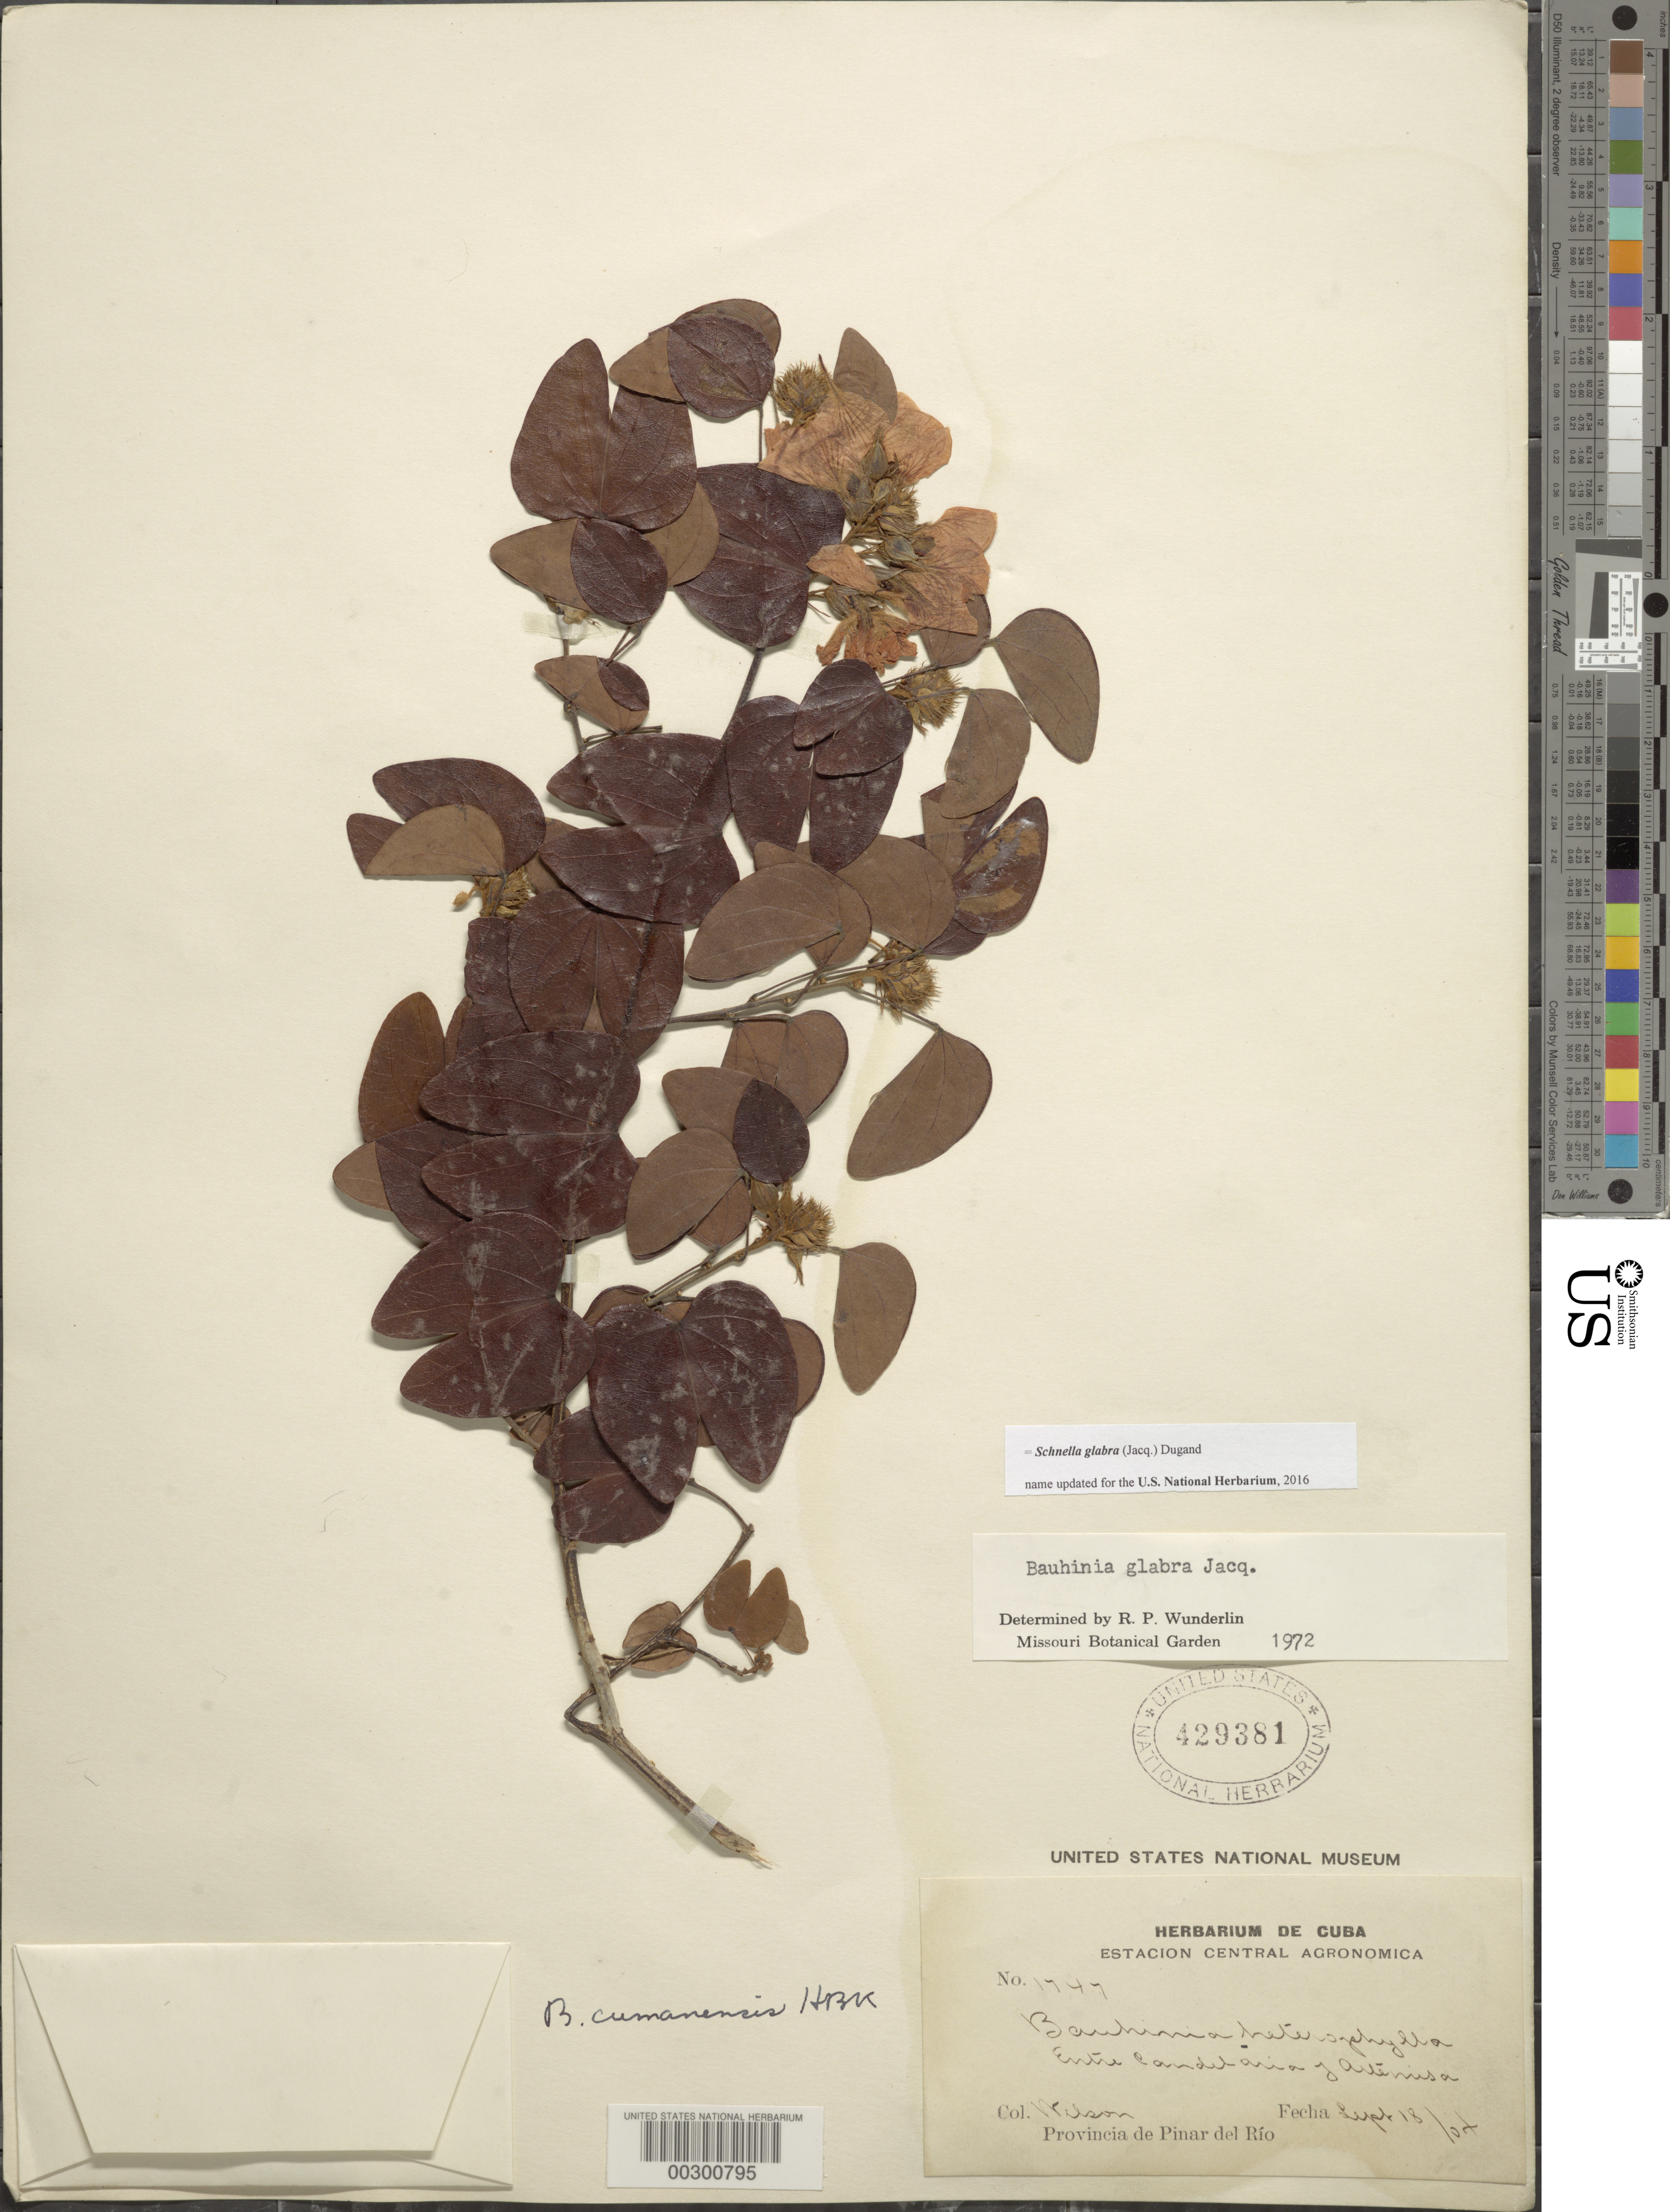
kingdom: Plantae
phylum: Tracheophyta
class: Magnoliopsida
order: Fabales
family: Fabaceae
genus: Schnella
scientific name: Schnella glabra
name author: (Jacq.) Dugand G.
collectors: P. Wilson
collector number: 1747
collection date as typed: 18 Sep 1904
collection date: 1904-09-18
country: Cuba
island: Greater Antilles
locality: Between Candelaria and Artemisa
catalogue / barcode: US 429381